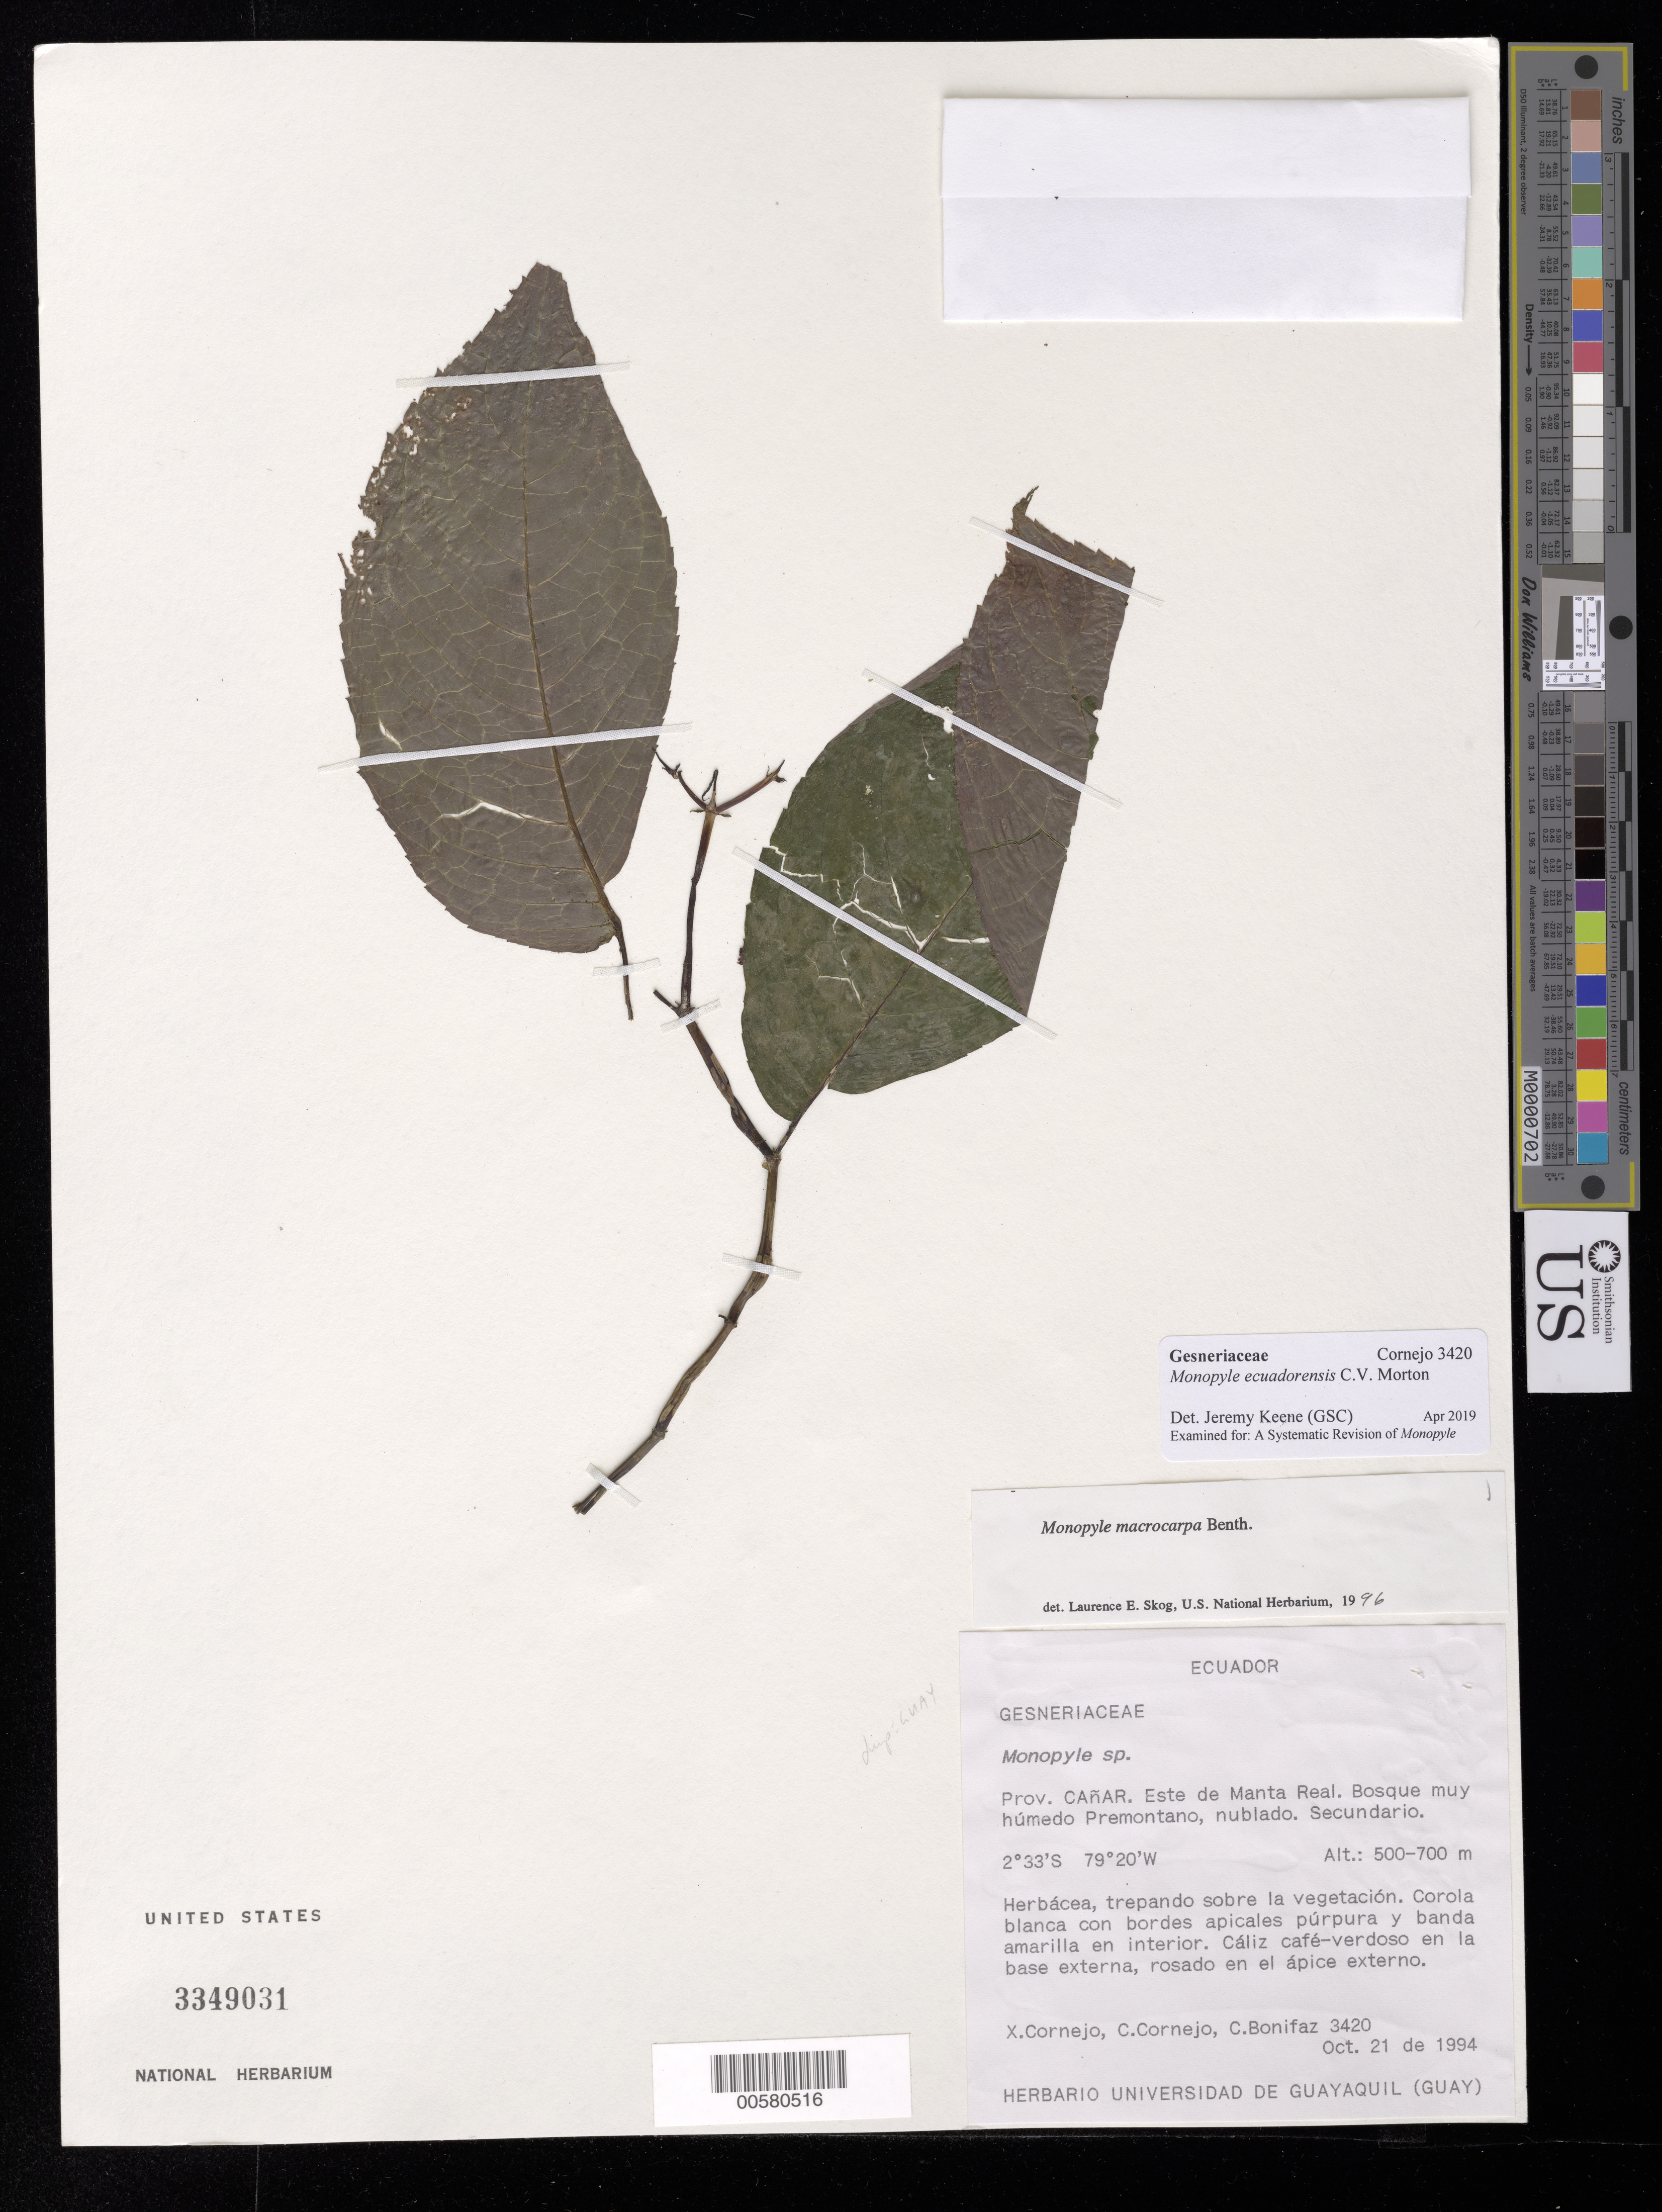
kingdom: Plantae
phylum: Tracheophyta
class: Magnoliopsida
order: Lamiales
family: Gesneriaceae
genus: Monopyle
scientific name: Monopyle ecuadorensis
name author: C.V. Morton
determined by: Keene, J.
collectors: X. F. Cornejo, C. Cornejo & C. Bonifaz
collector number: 3420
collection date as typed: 21 Oct 1994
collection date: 1994-10-21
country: Ecuador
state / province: Cañar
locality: Este de Manta Real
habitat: Bosque muy húmedo premontano, nublado; secundario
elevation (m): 500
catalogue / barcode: US 3349031